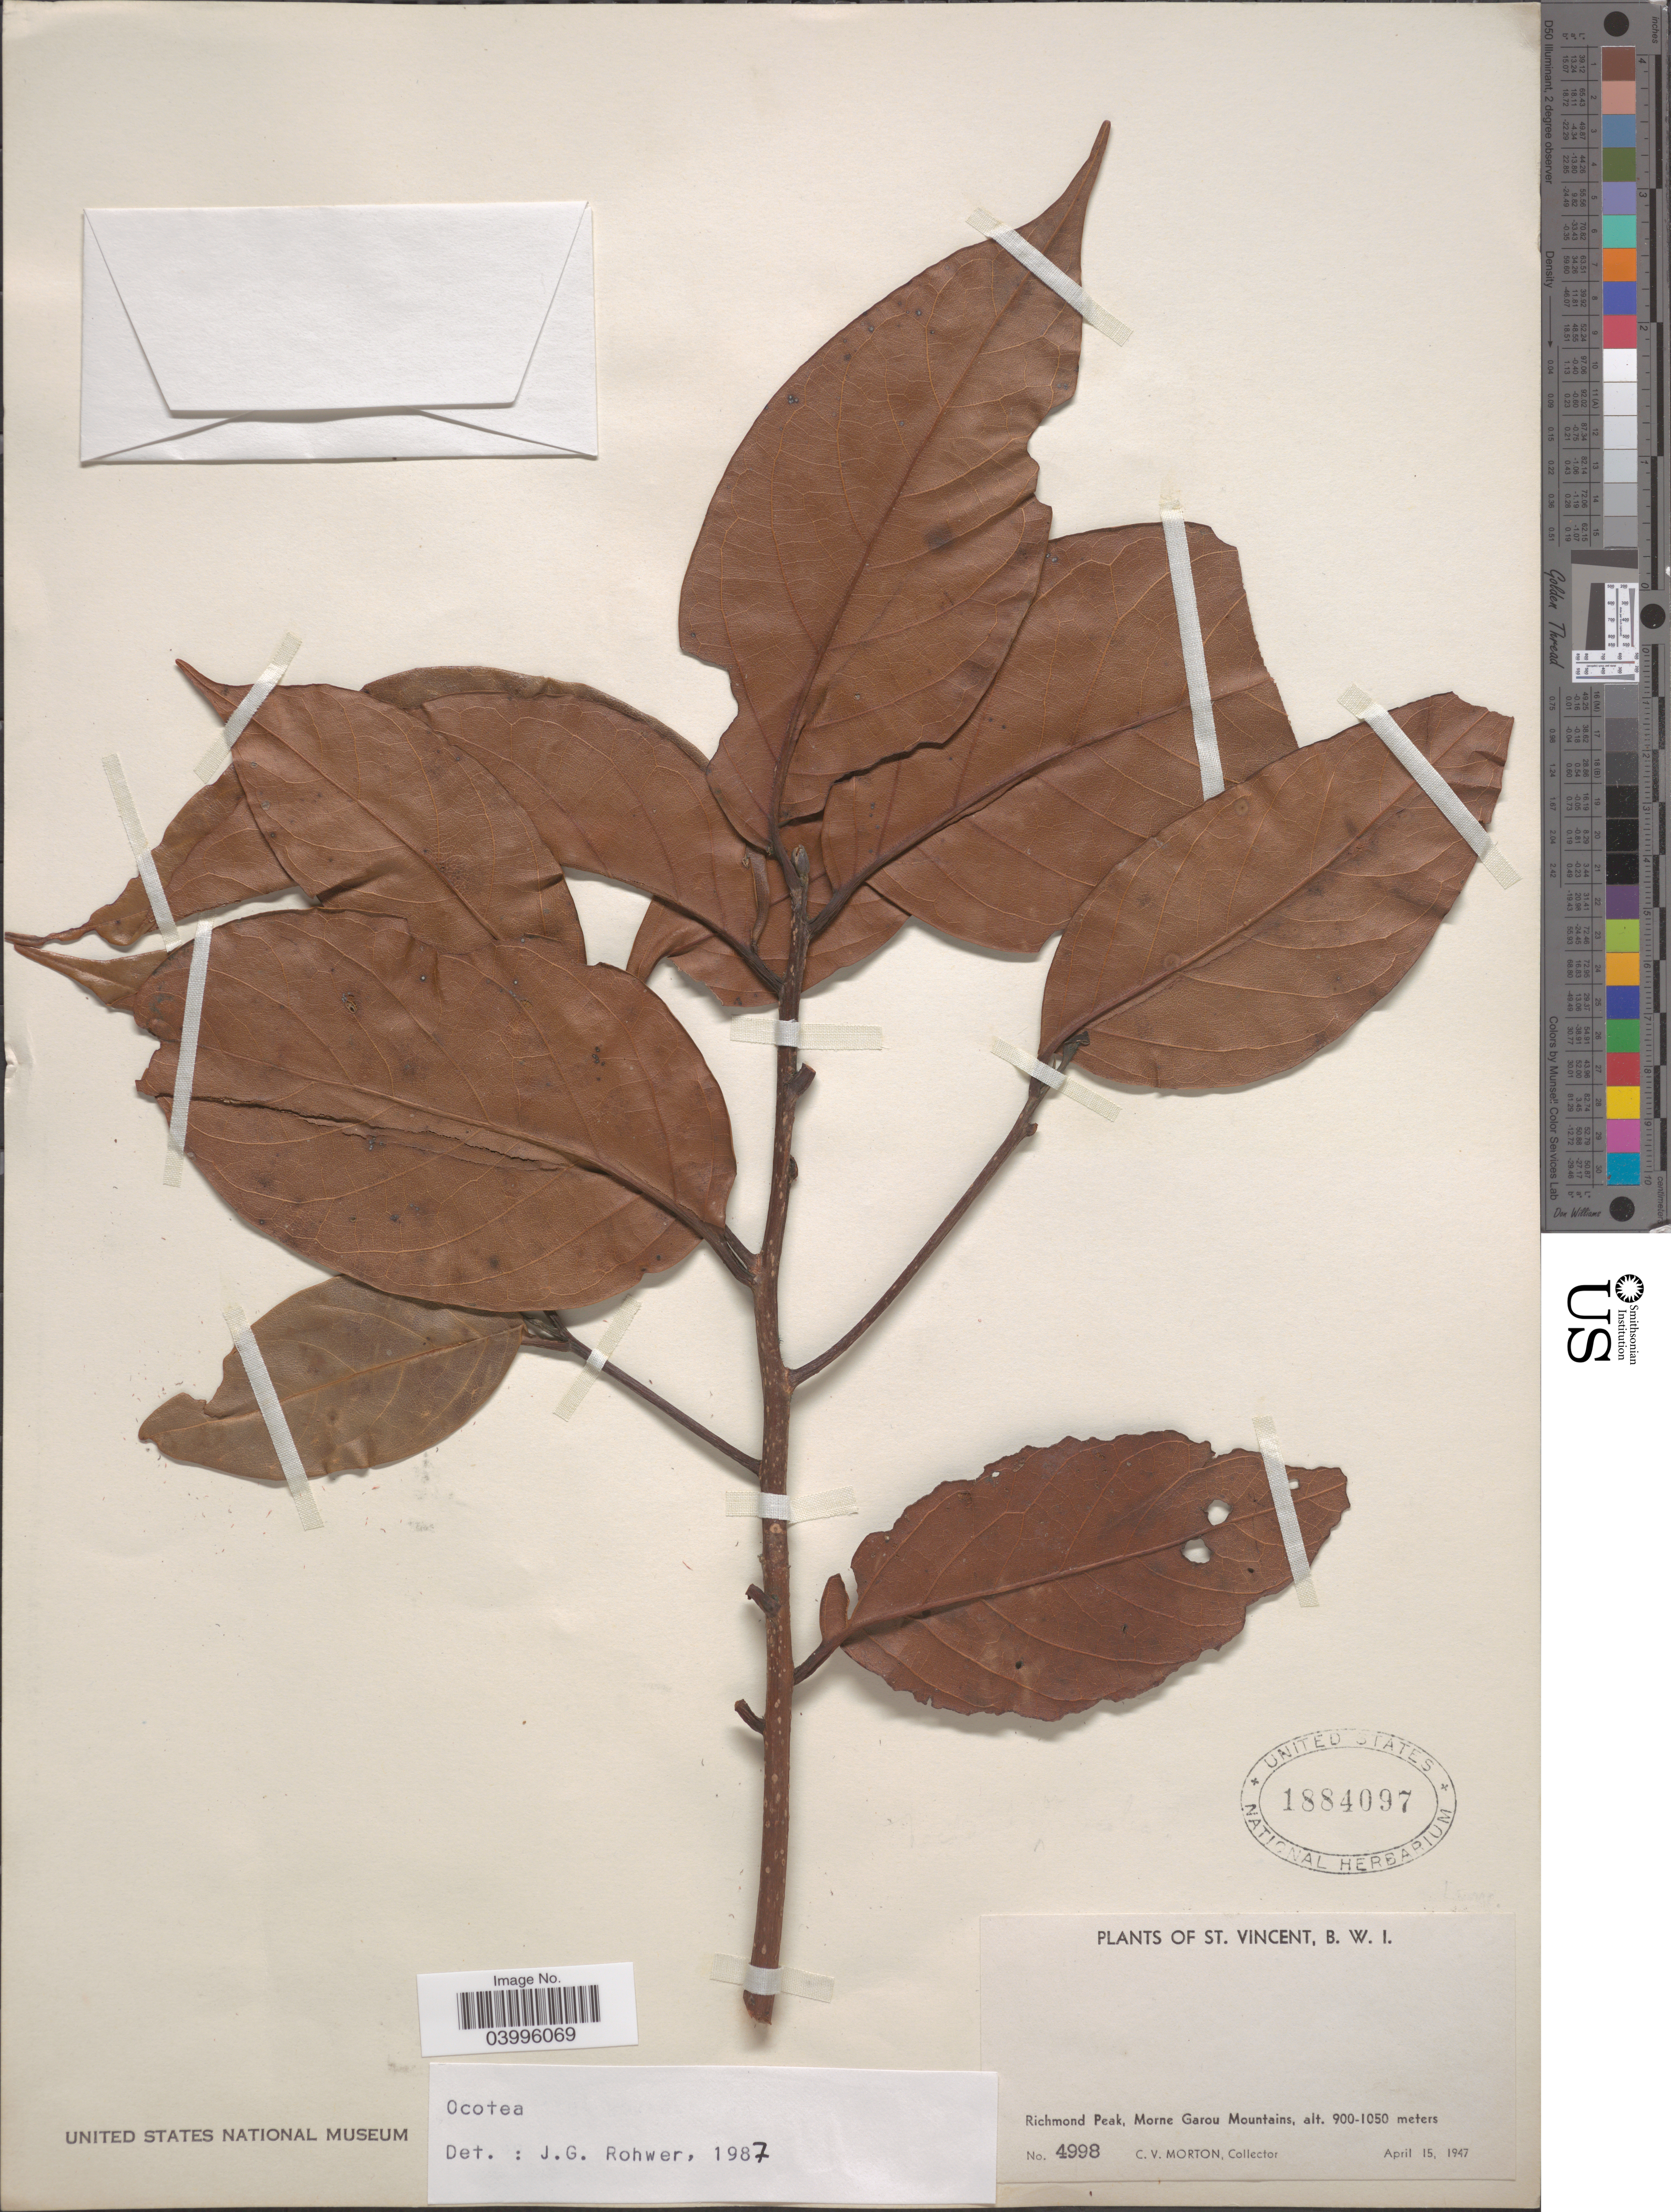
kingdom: Plantae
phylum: Tracheophyta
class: Magnoliopsida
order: Laurales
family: Lauraceae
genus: Ocotea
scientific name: Ocotea sp.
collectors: C. V. Morton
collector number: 4998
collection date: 1947-04-15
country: St. Vincent - Grenadines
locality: St. Vincent, B. W. I. Richmond Peak, Morne Garou Mountains.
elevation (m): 900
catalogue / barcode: US 1884097